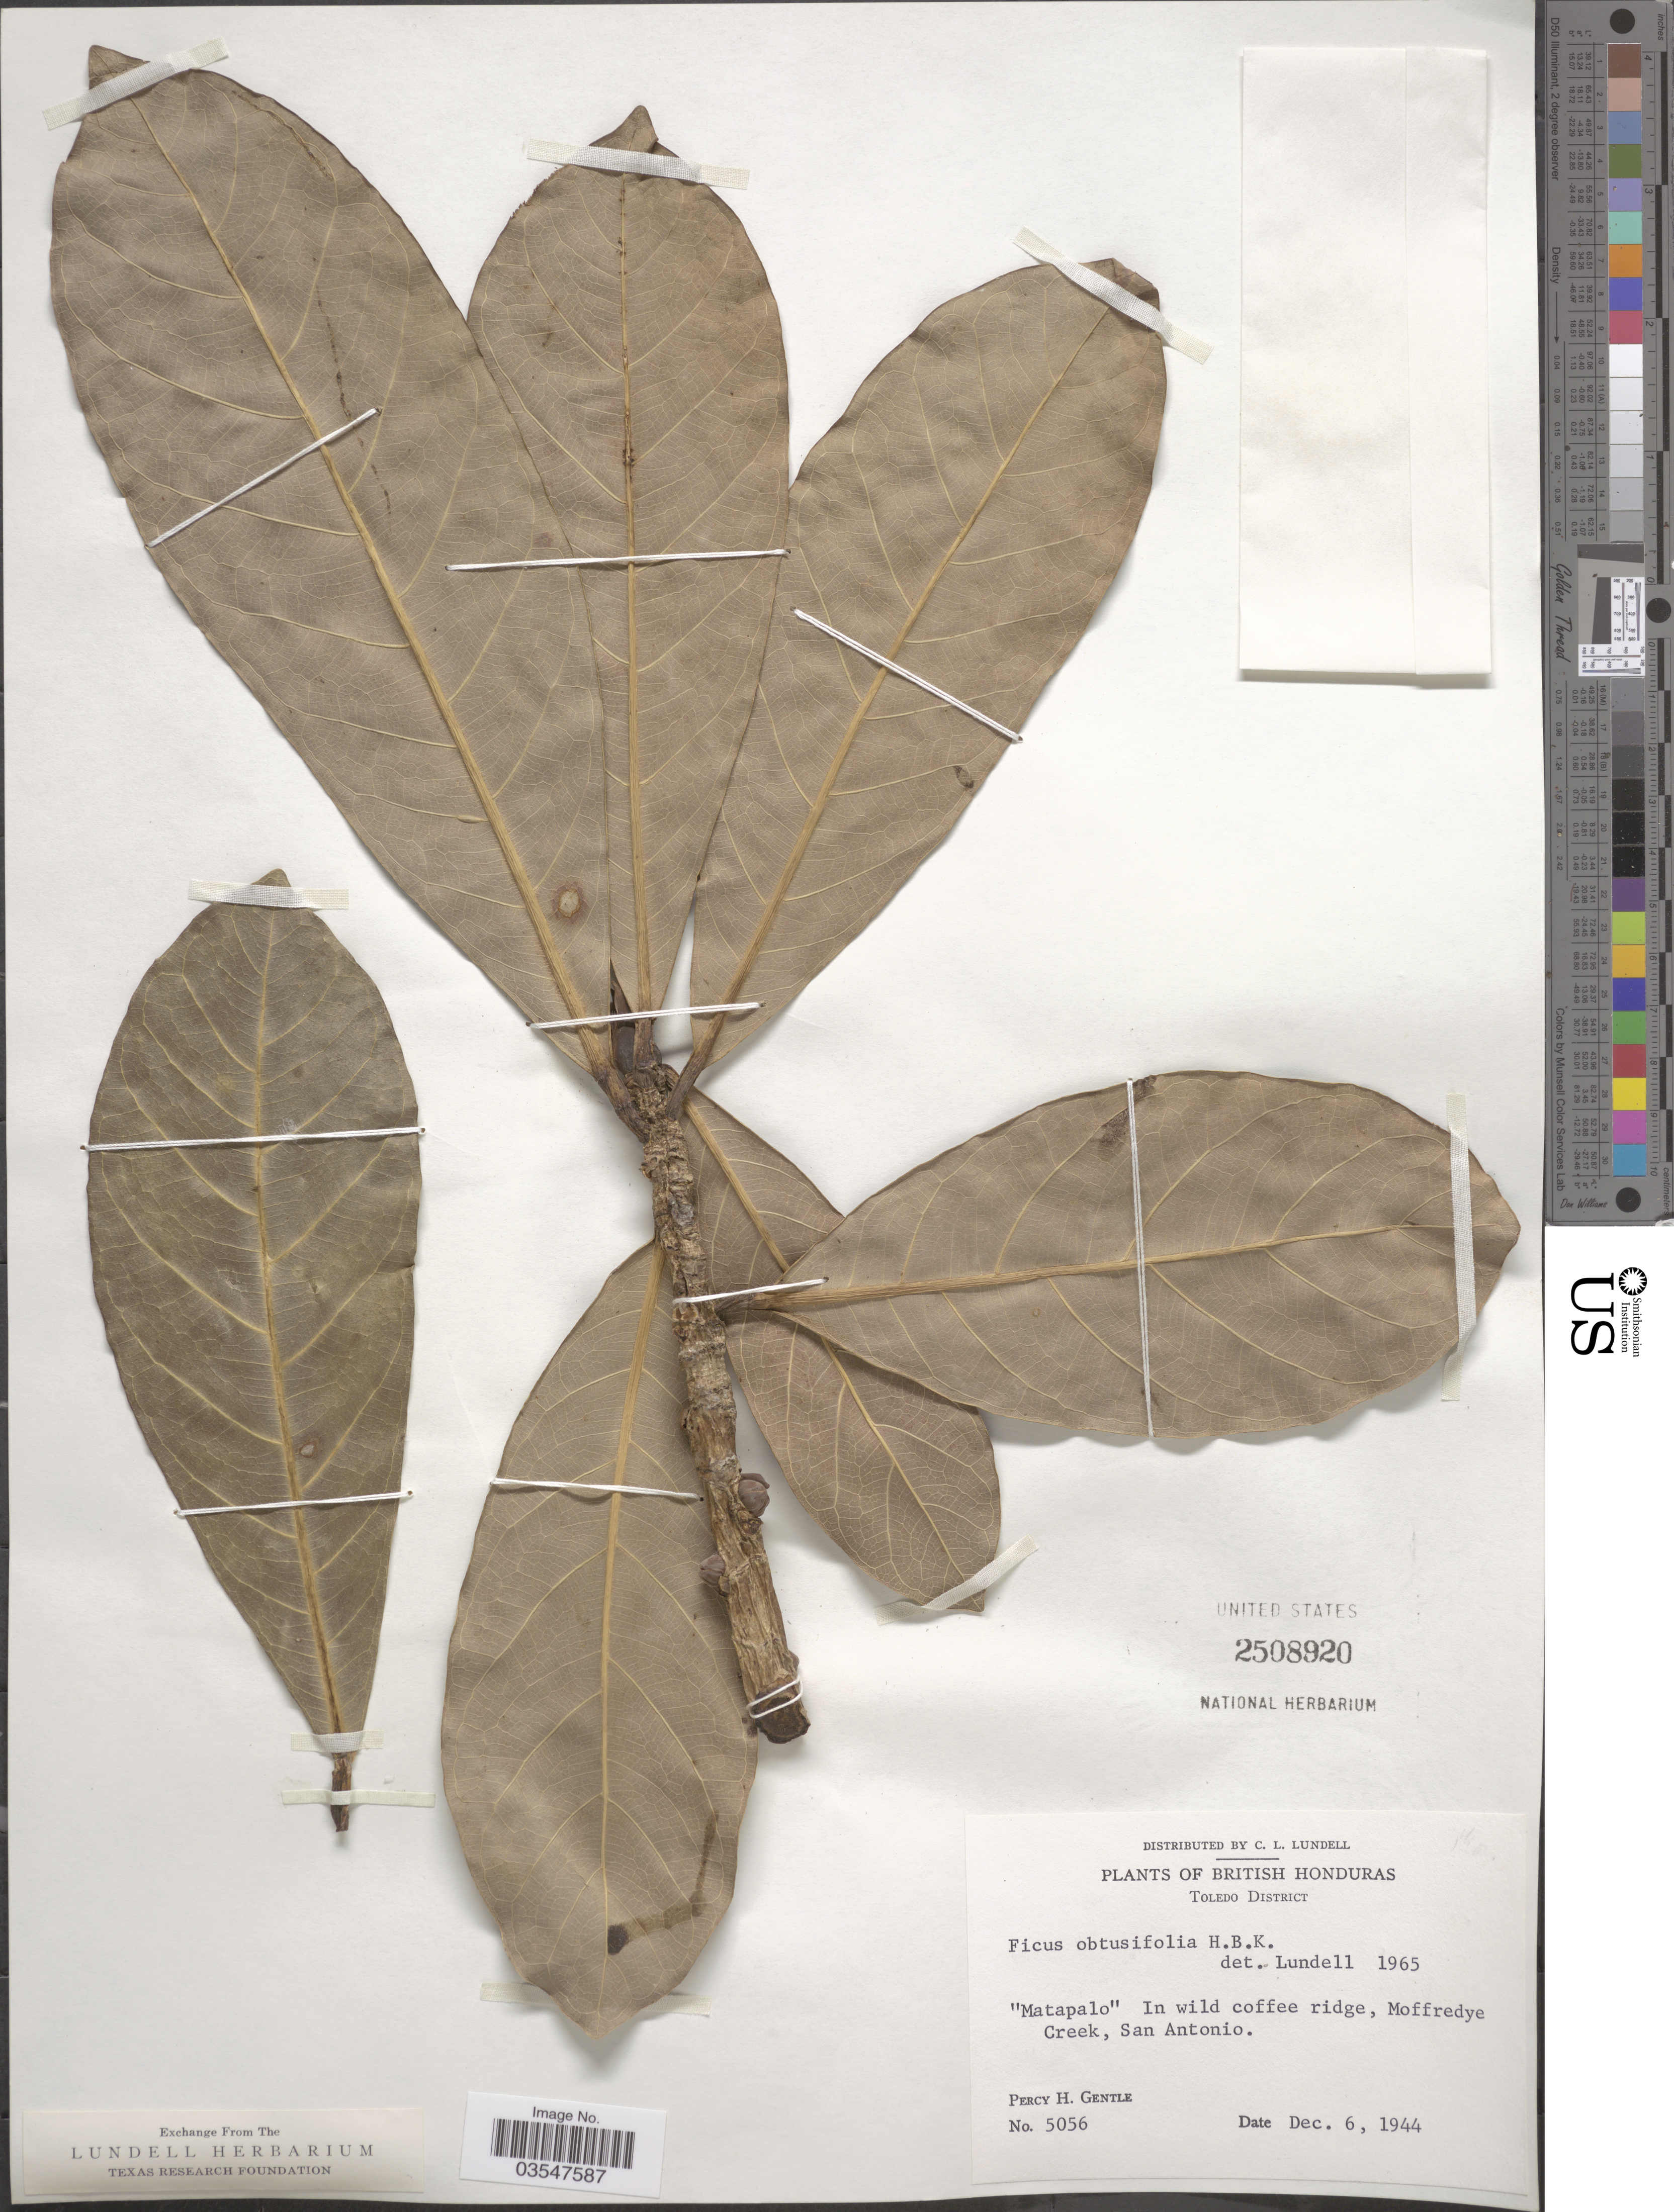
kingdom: Plantae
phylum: Tracheophyta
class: Magnoliopsida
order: Rosales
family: Moraceae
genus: Ficus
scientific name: Ficus obtusifolia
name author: Kunth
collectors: P. H. Gentle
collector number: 5056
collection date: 1944-12-06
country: Belize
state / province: Toledo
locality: British Honduras. Toledo District. In wild coffee ridge, Moffredye Creek, San Antonio.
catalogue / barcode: US 2508920